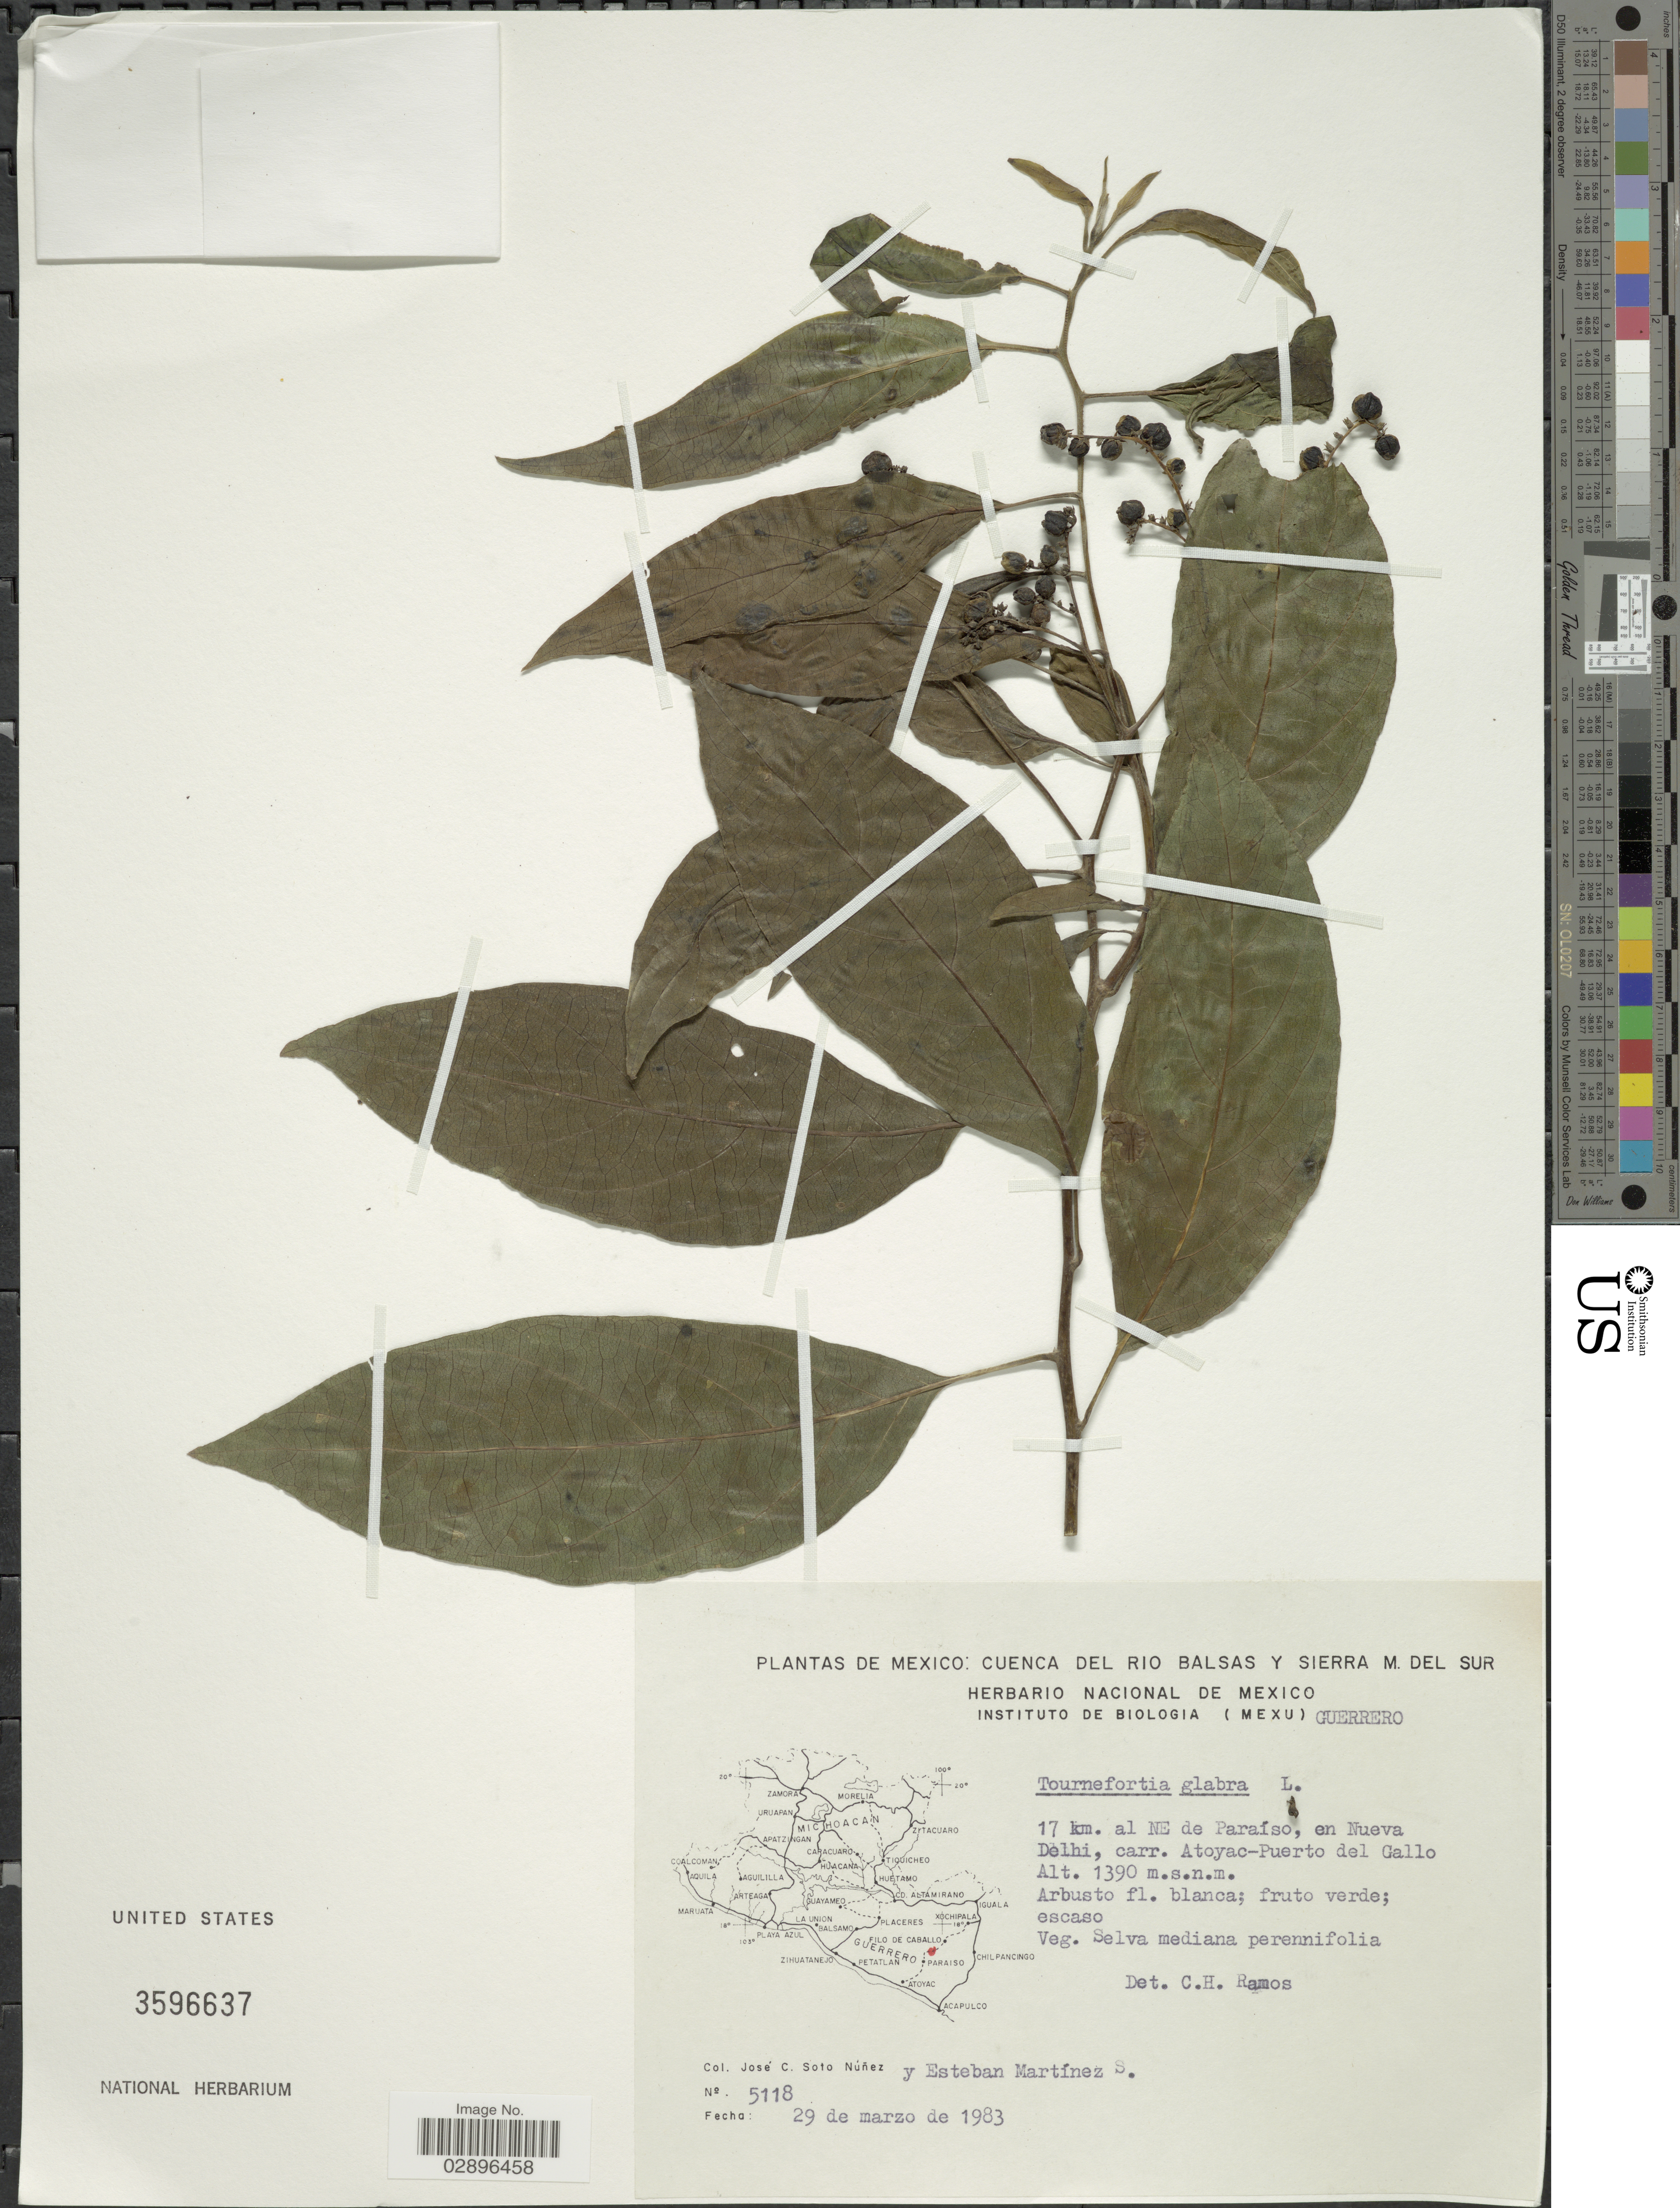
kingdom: Plantae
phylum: Tracheophyta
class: Magnoliopsida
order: Boraginales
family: Heliotropiaceae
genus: Tournefortia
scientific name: Tournefortia glabra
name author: L.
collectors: J. Soto & E. M. Martínez S.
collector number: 5118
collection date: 1983-03-29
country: Mexico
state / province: Guerrero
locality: Cuenca del Rio Balsas y Sierra M. del Sur. 17 km. al NE de Paraíso, en Nueva Delhi, carr. Atoyac-Puerto del Gallo.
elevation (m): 1390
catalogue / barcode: US 3596637